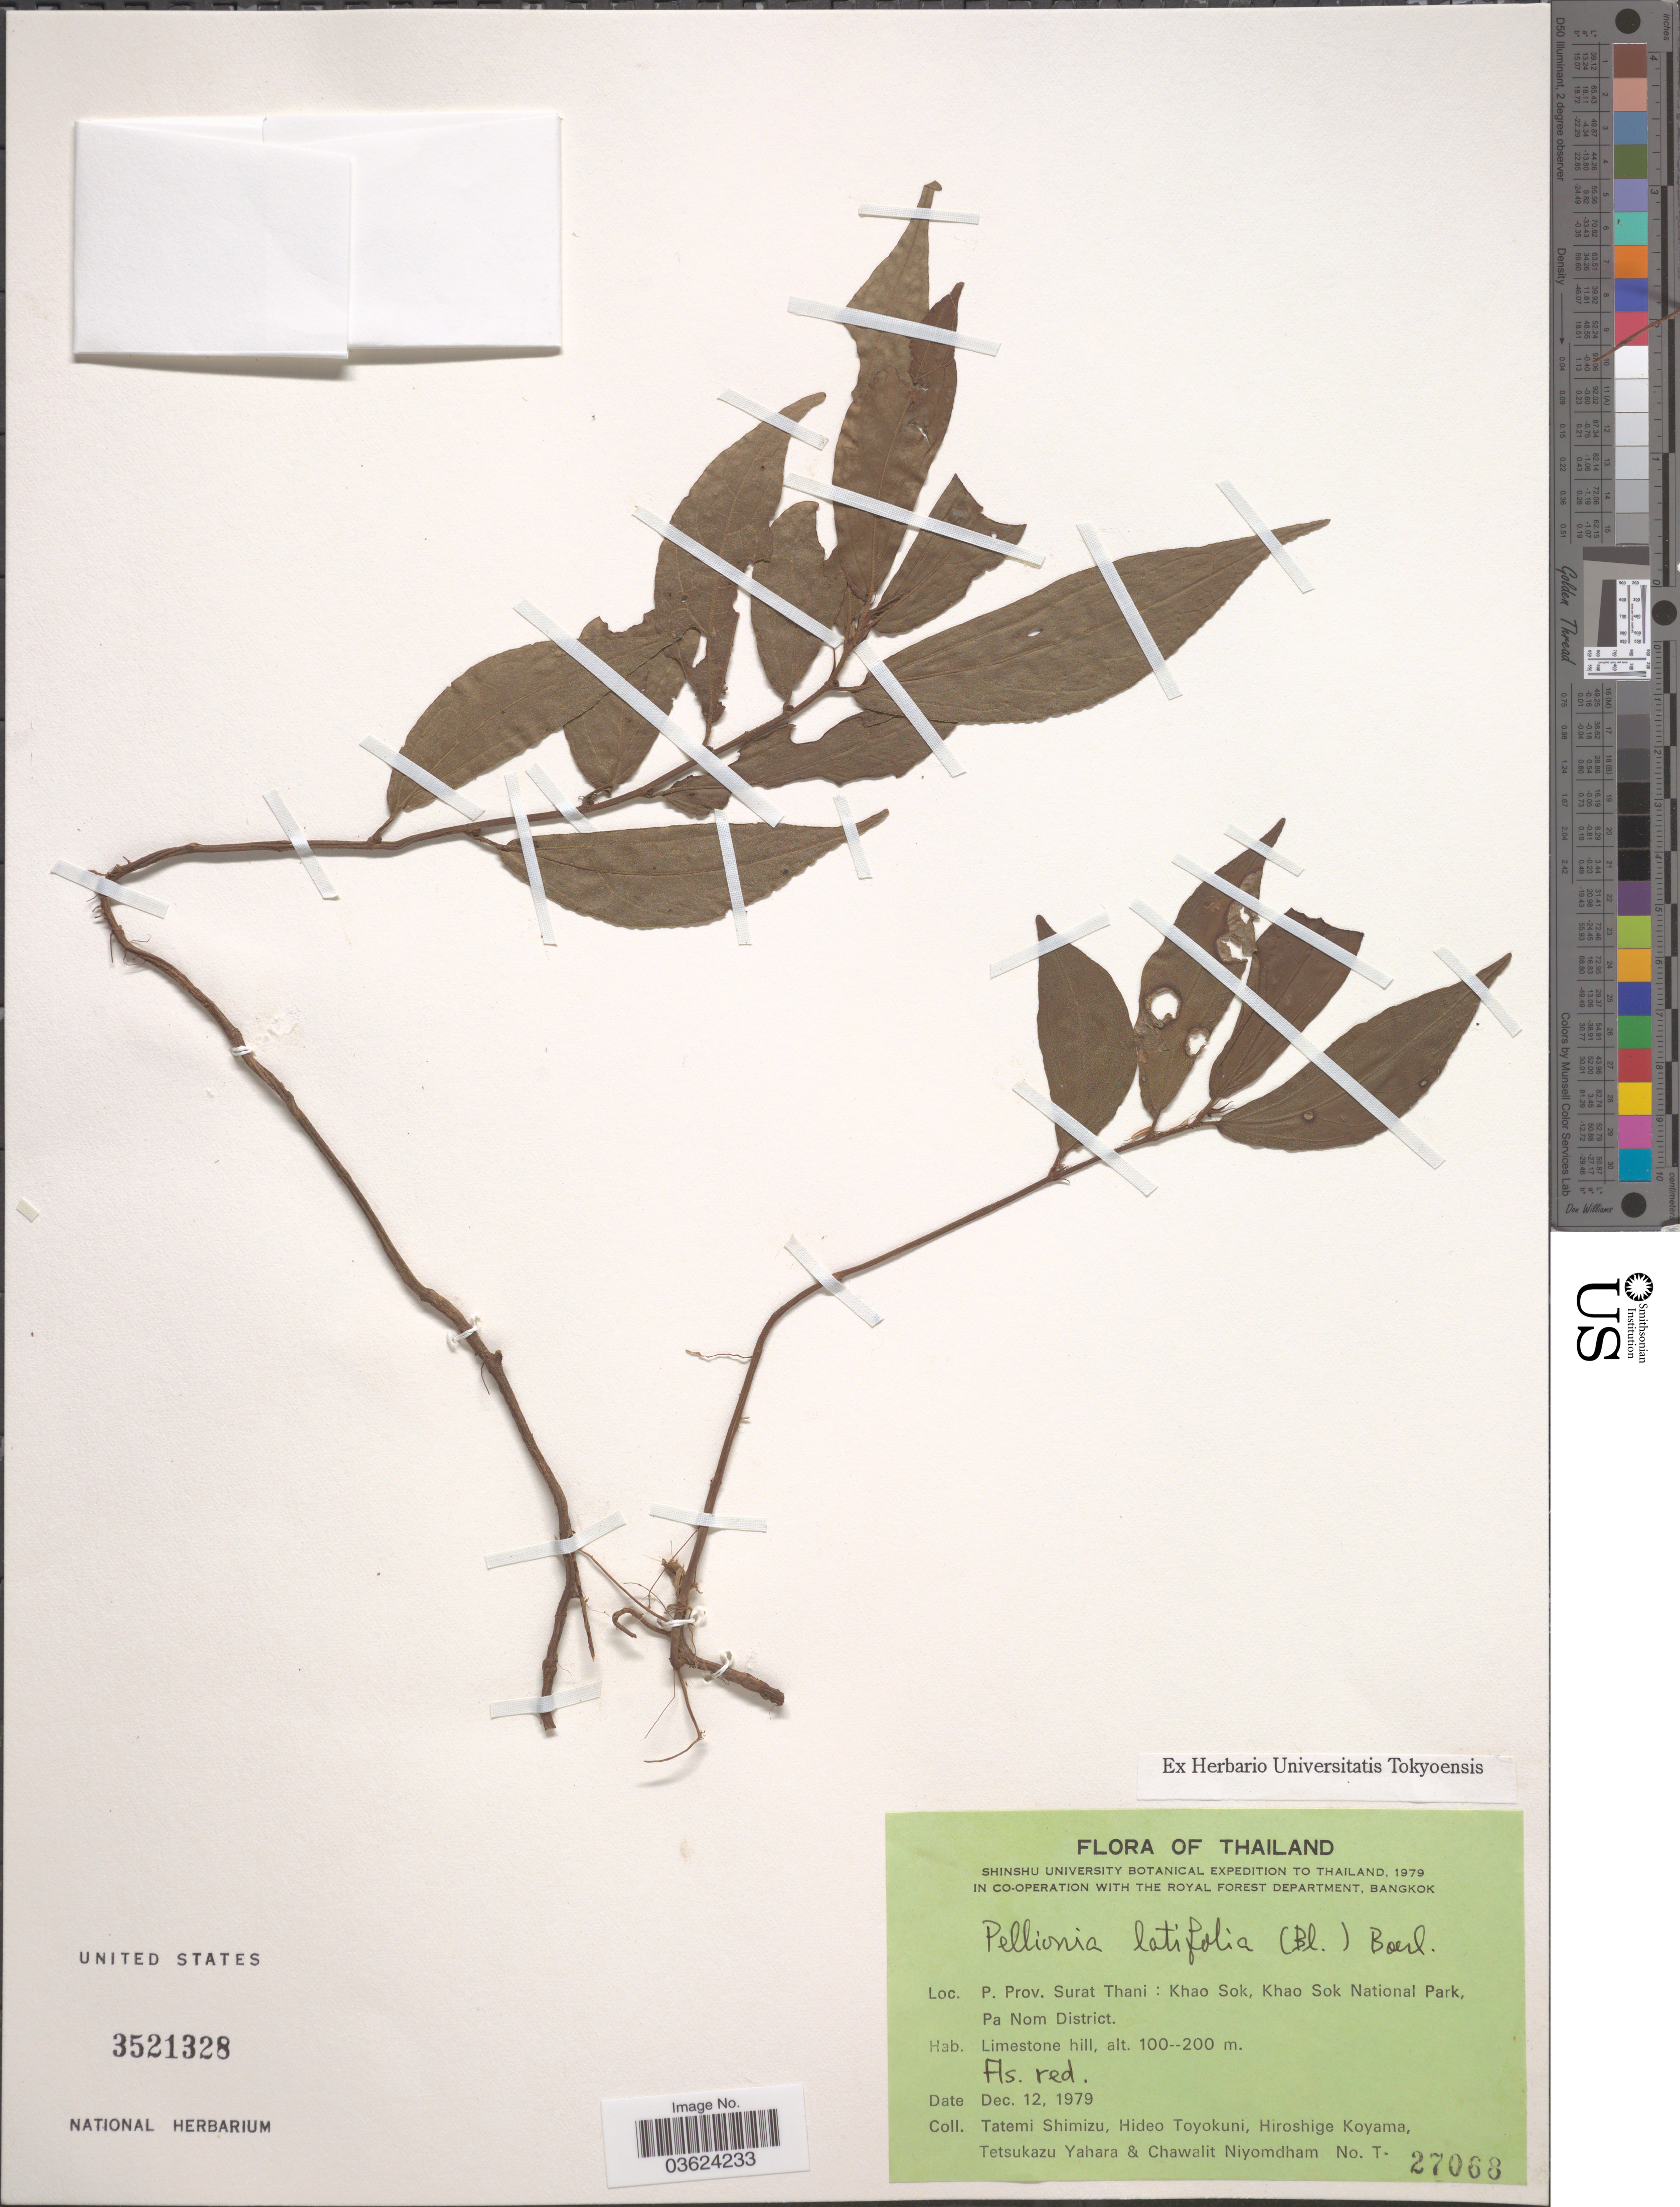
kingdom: Plantae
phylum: Tracheophyta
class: Magnoliopsida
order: Rosales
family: Urticaceae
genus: Pellionia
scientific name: Pellionia latifolia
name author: (Blume) Boerl.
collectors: T. Shimizu, H. Toyokuni, H. Koyama, T. Yahara & C. Niyomdham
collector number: T-27068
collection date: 1979-12-12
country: Thailand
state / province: Surat Thani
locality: P. Prov. Surat Thani: Khao Sok, Khao Sok National Park, Pa Nom District.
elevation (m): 100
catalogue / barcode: US 3521328